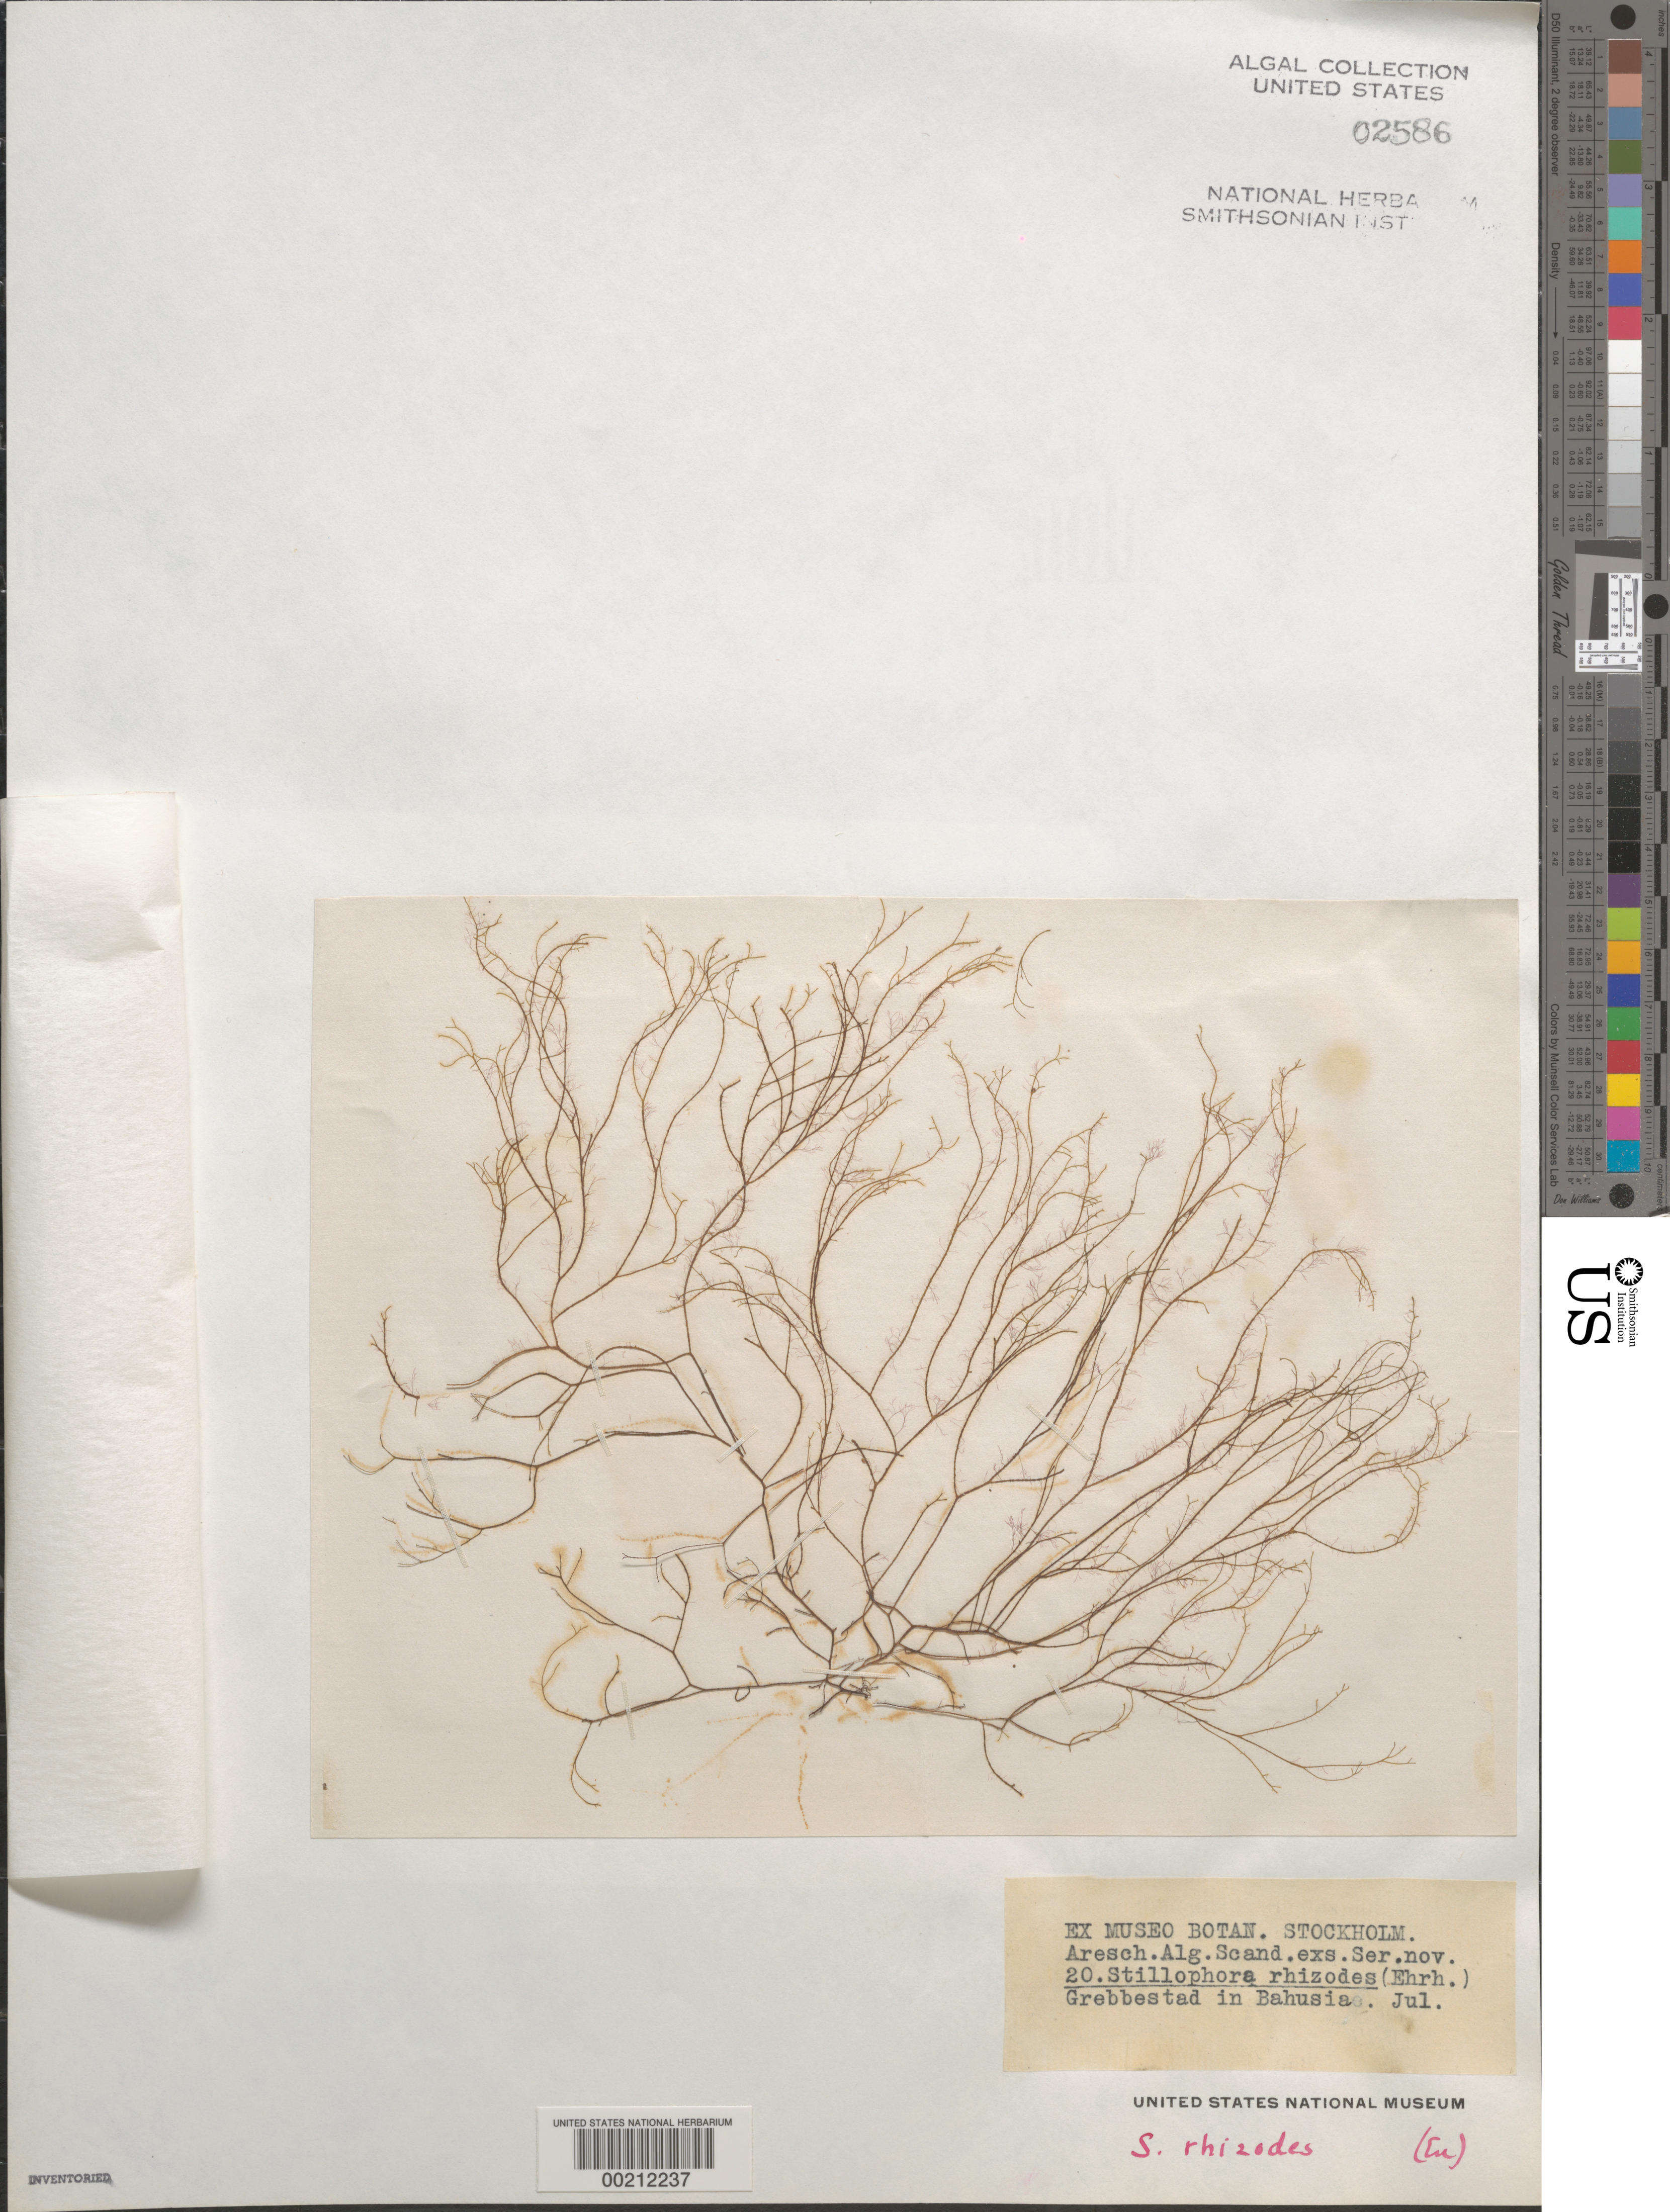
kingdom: Chromista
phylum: Ochrophyta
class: Phaeophyceae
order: Ectocarpales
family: Chordariaceae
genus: Stilophora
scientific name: Stilophora tenella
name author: (Esper) P.C. Silva in P.C. Silva et al.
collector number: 20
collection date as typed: Jul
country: Sweden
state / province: Västra Götaland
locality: Grebbestad, bohuslan (bahusia)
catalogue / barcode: US 2586